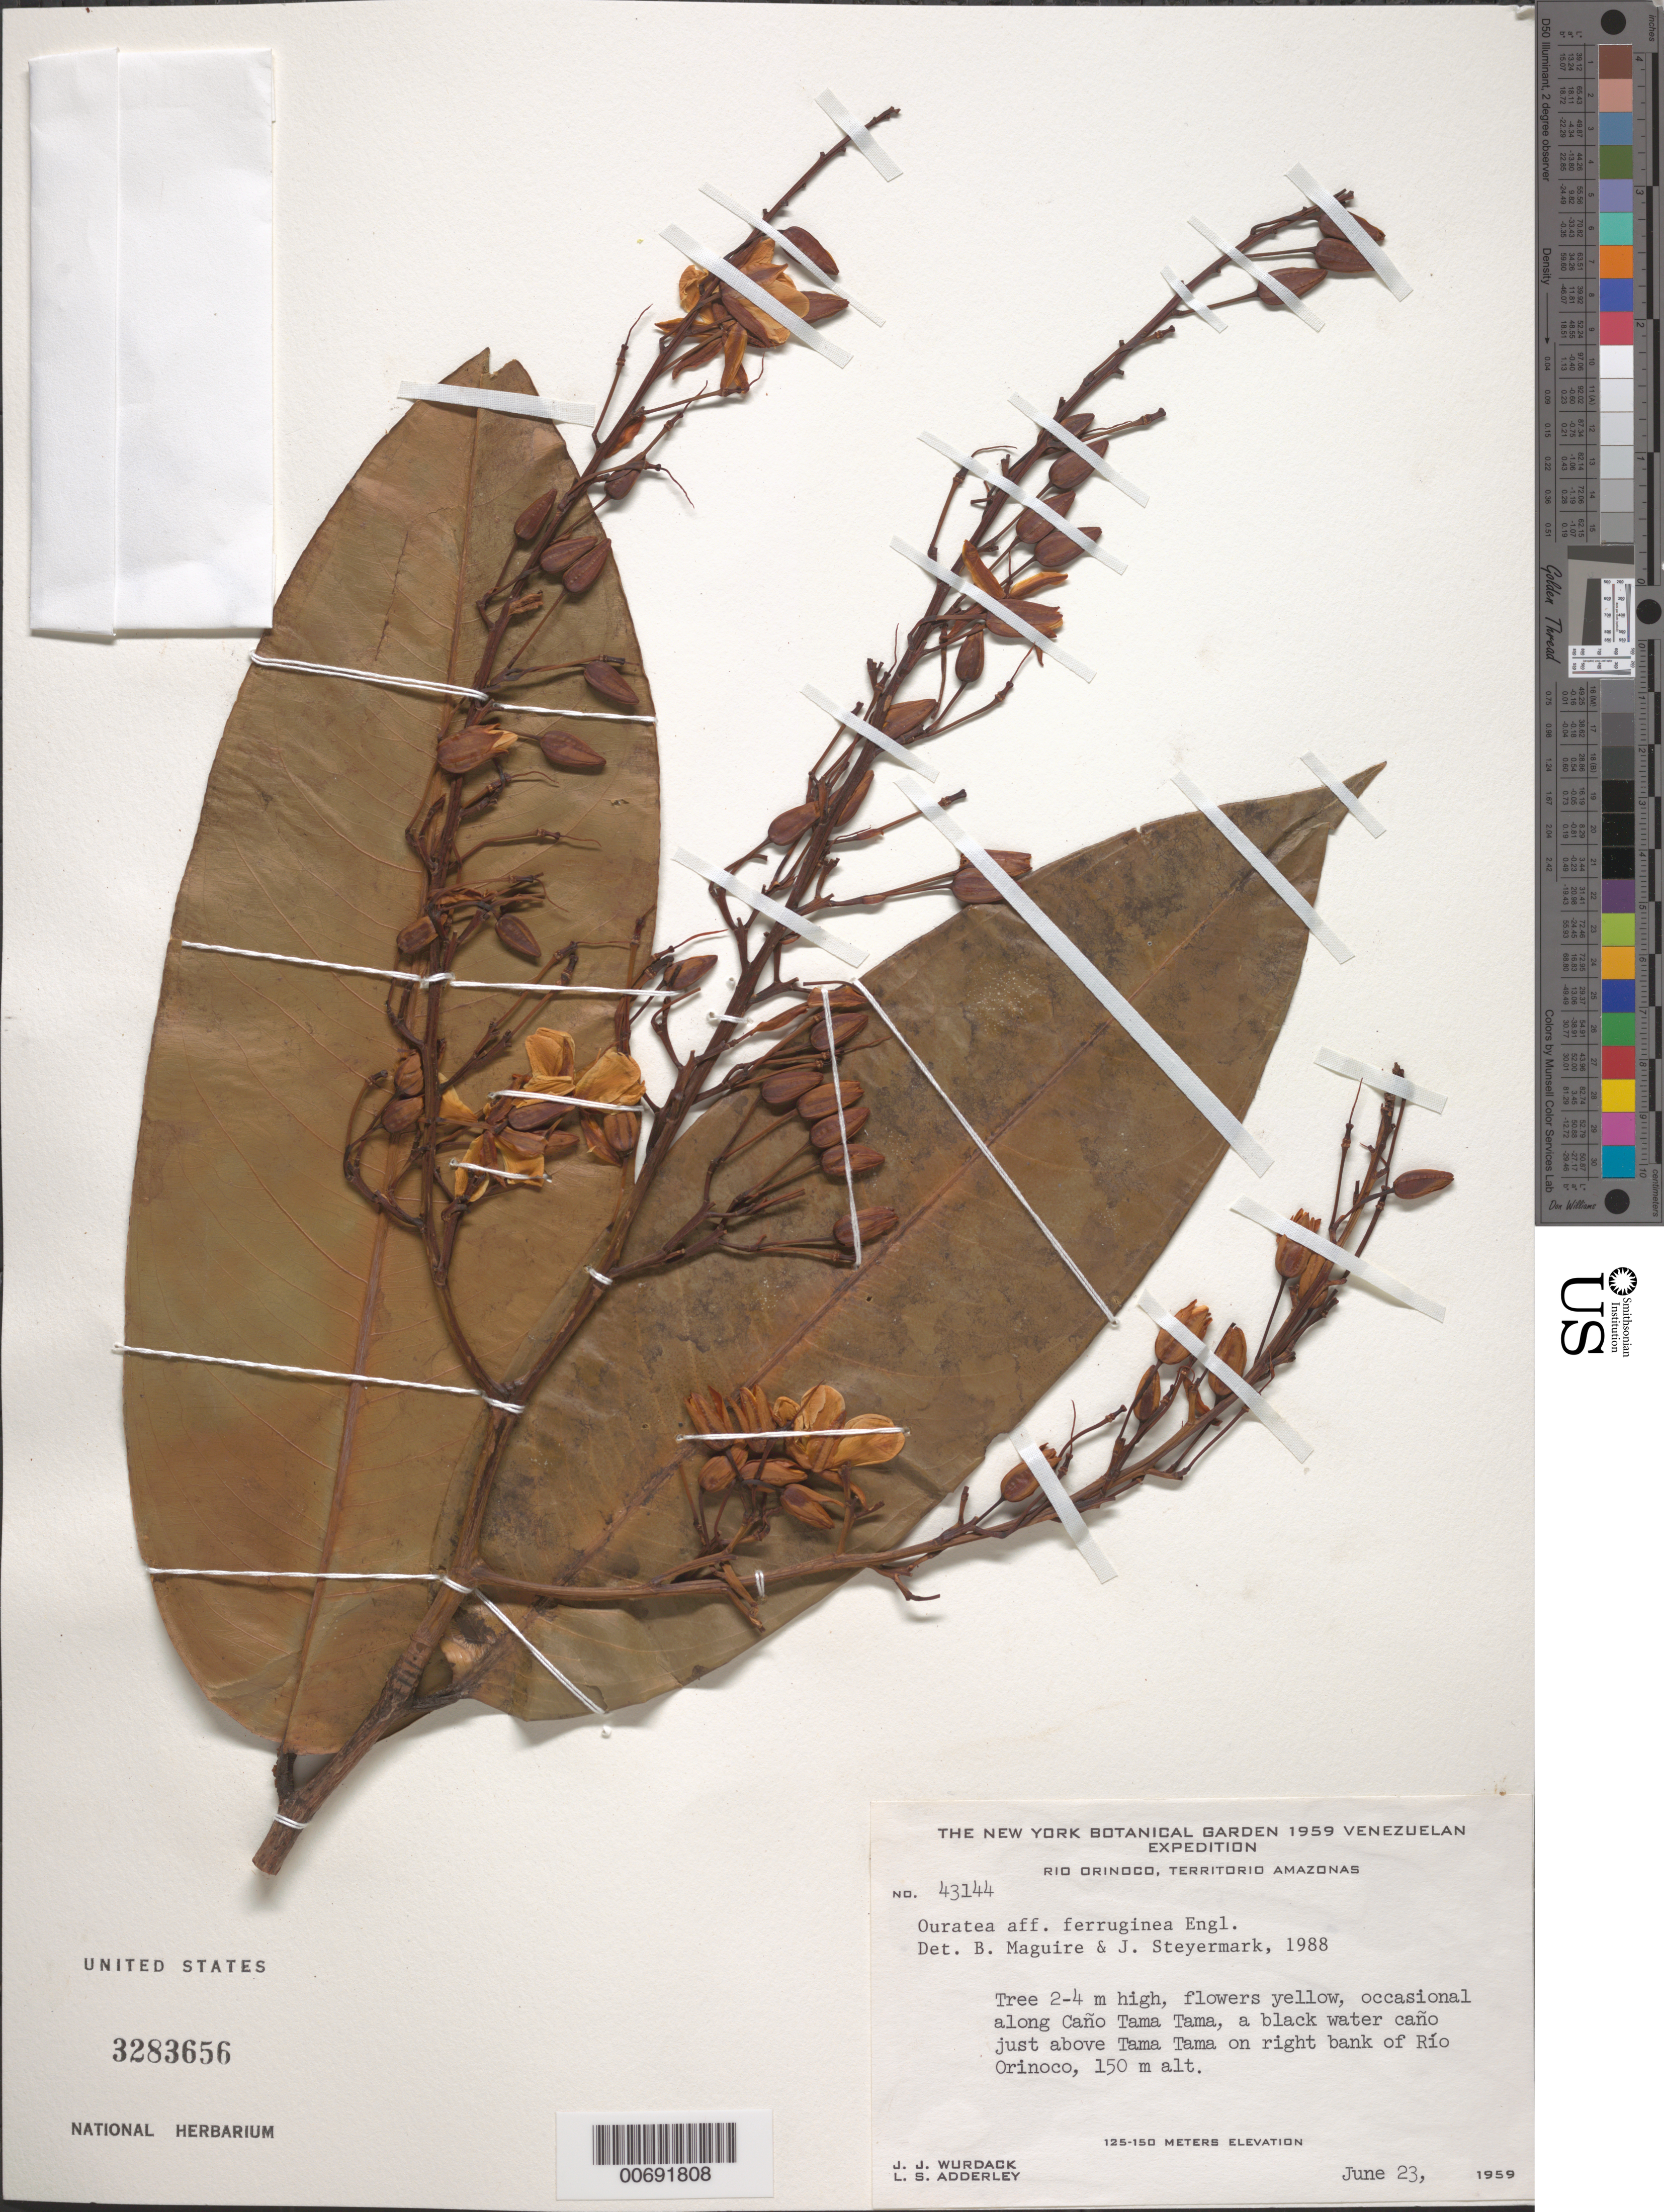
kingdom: Plantae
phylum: Tracheophyta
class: Magnoliopsida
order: Malpighiales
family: Ochnaceae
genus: Ouratea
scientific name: Ouratea ferruginea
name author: Engl.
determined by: Steyermark, J. A.; Maguire, B.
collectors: J. J. Wurdack & L. S. Adderley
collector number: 43144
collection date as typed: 23-Jun-59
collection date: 1959-06-23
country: Venezuela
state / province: Amazonas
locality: Río Orinoco, Tama-Tama, just above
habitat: Along river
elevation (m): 125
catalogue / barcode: US 3283656